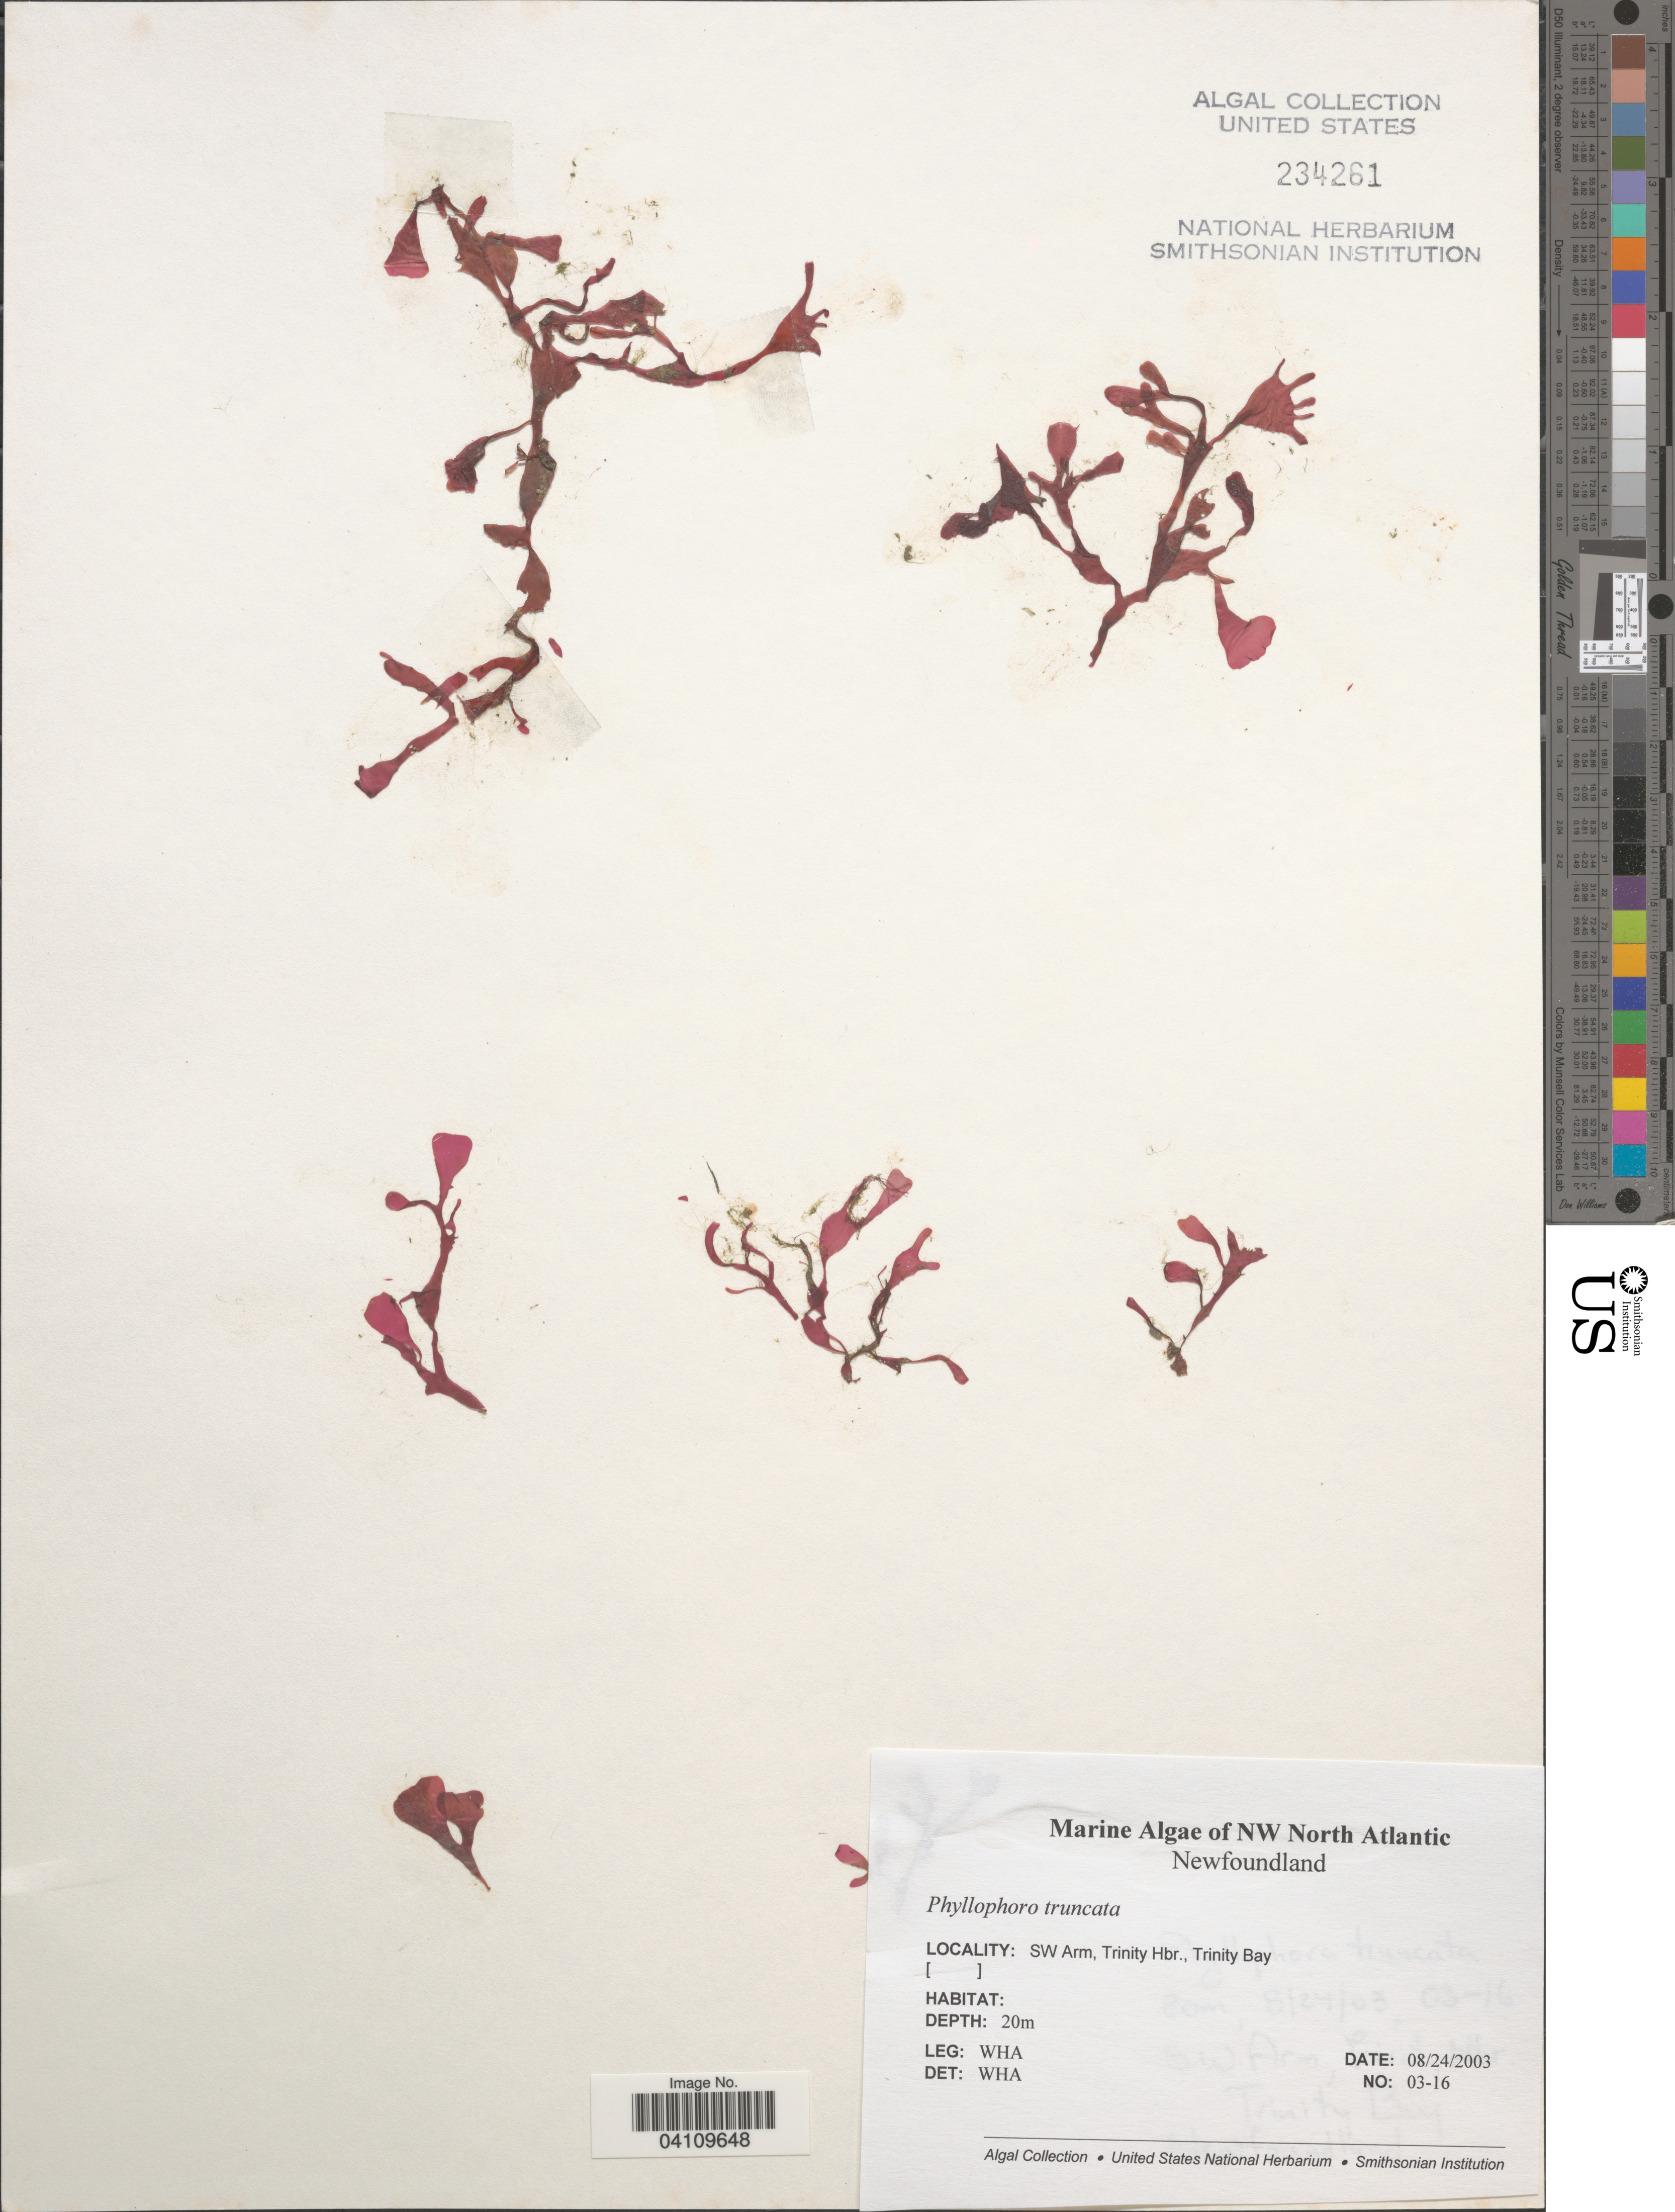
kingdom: Plantae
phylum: Rhodophyta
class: Florideophyceae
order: Gigartinales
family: Phyllophoraceae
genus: Coccotylus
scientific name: Coccotylus truncatus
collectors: W. H. Adey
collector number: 03-16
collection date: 2003-08-24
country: Canada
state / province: Newfoundland and Labrador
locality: NW North Atlantic. SW Arm, Trinity Hbr., Trinity Bay.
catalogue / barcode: US 234261